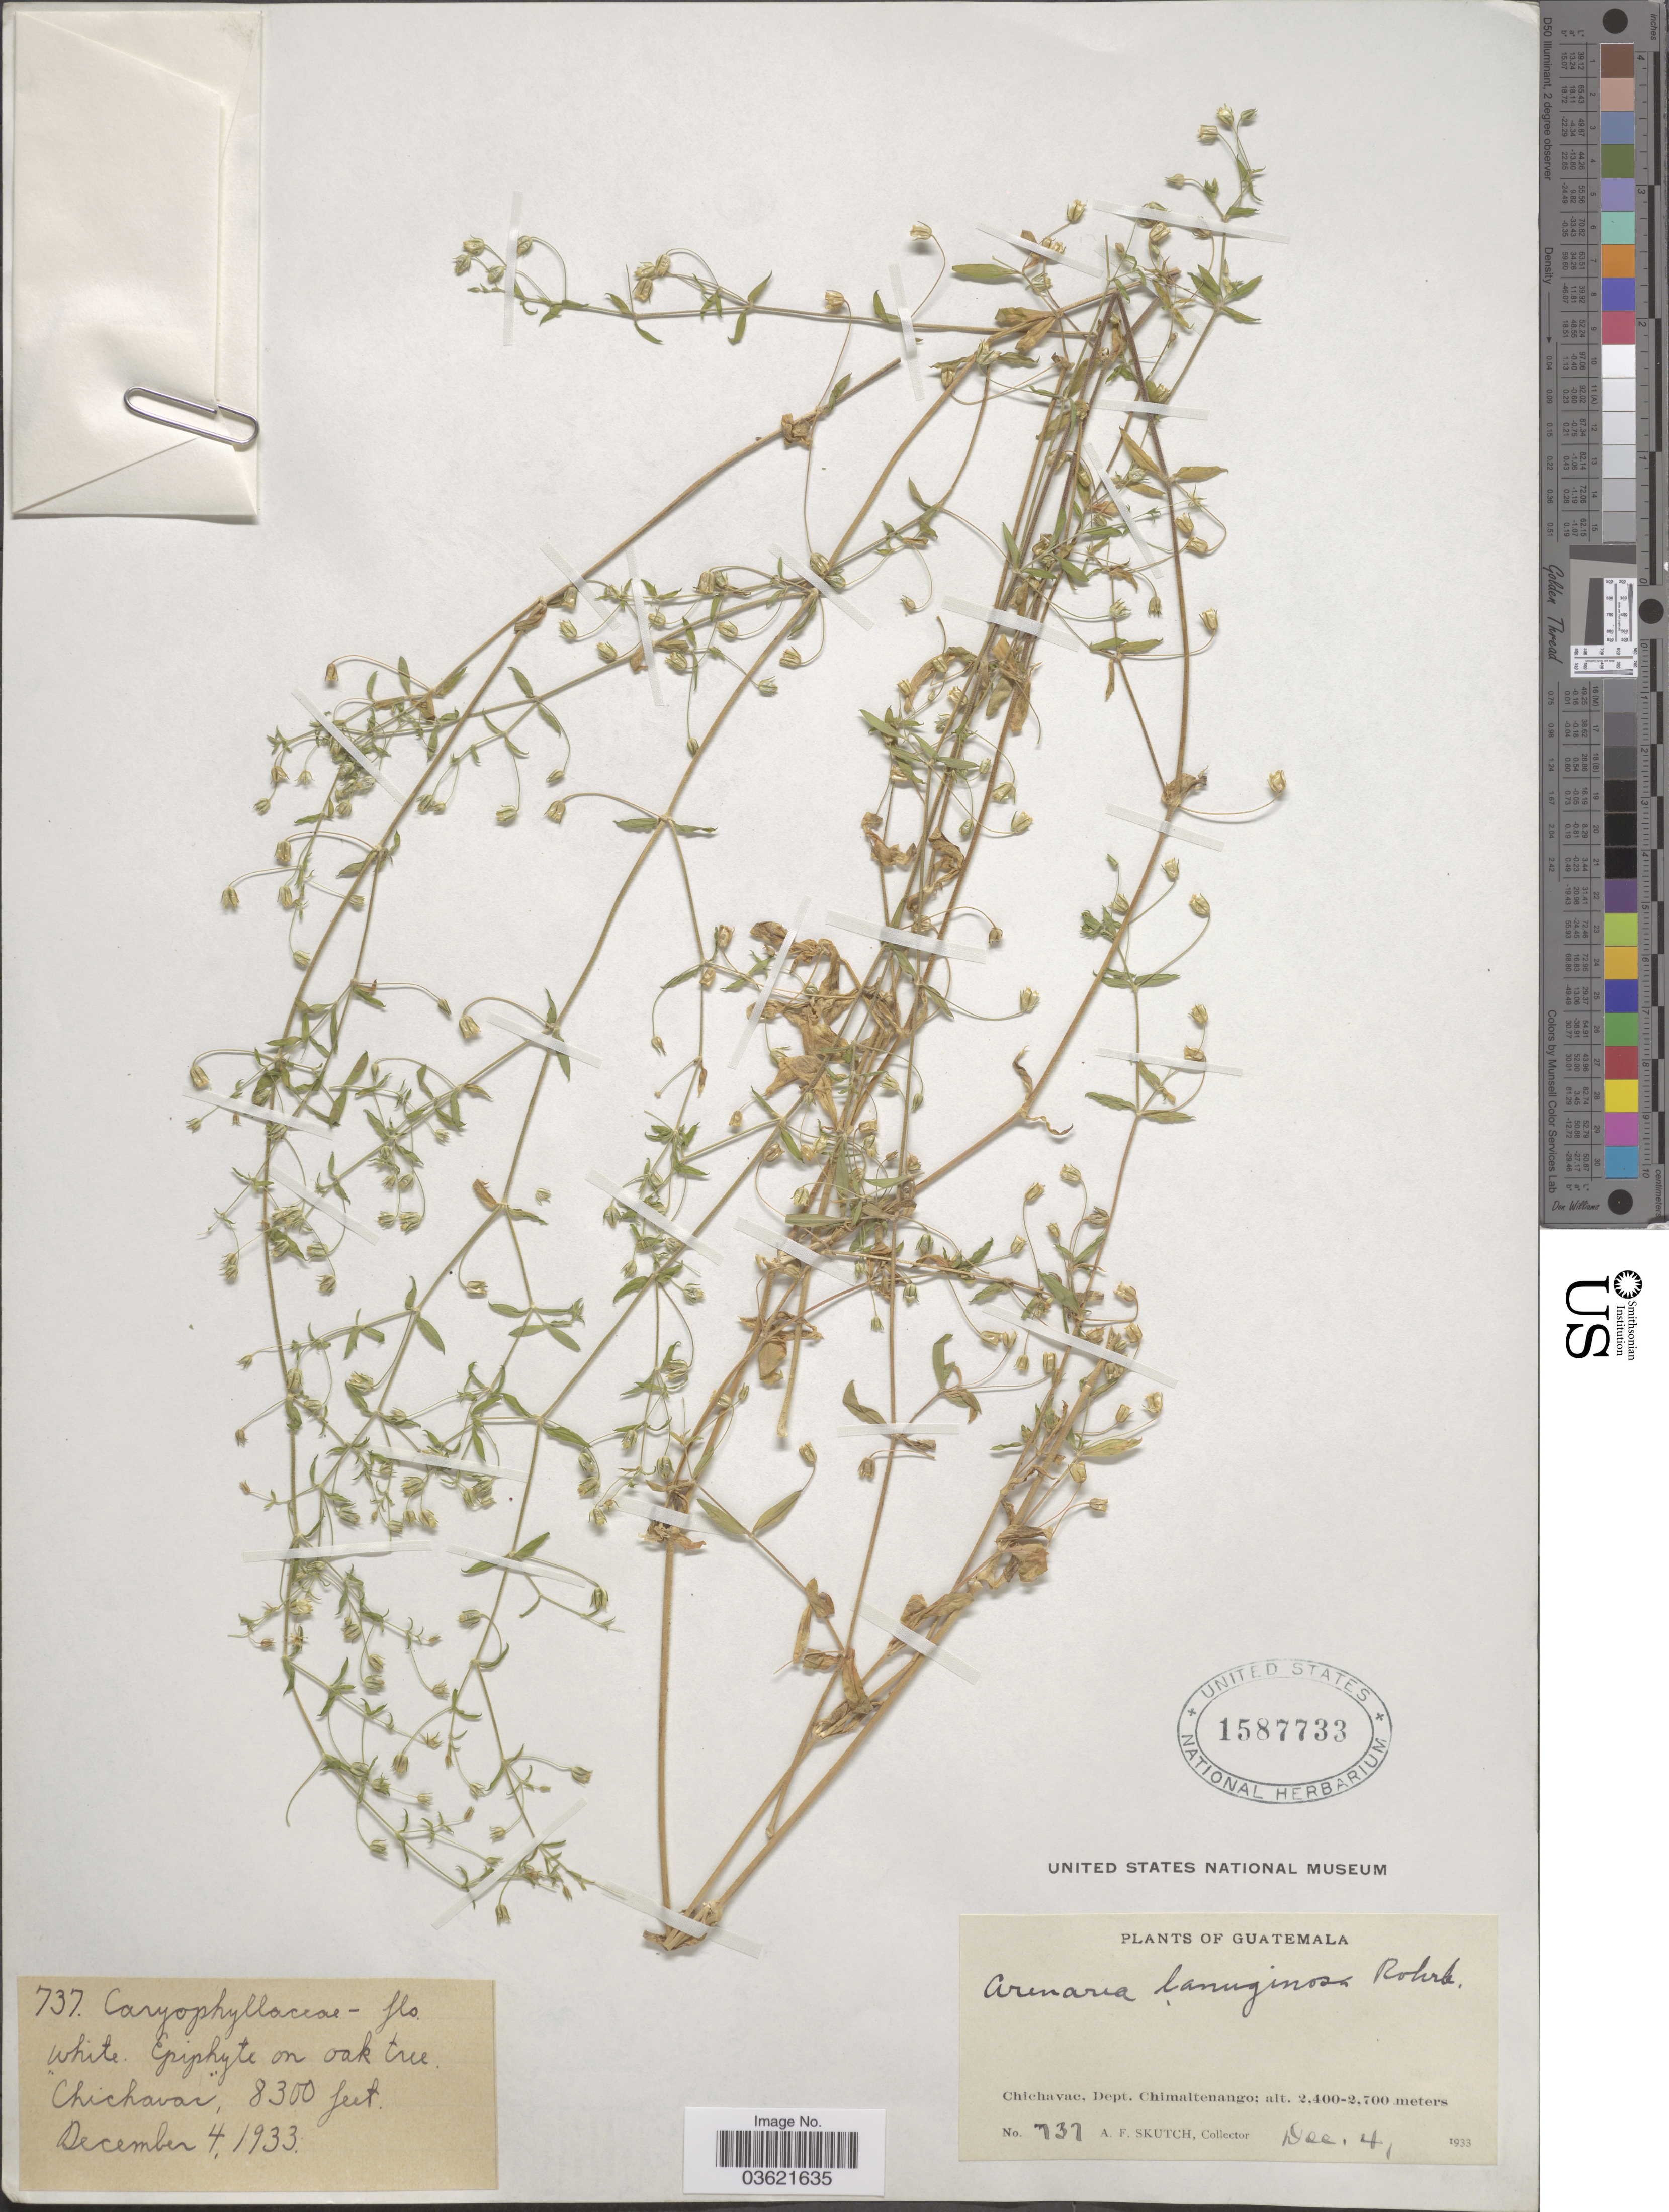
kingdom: Plantae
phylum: Tracheophyta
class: Magnoliopsida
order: Caryophyllales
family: Caryophyllaceae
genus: Arenaria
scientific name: Arenaria lanuginosa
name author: (Michx.) Rohrb.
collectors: A. F. Skutch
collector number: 737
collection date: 1933-12-04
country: Guatemala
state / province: Chimaltenango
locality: Chichavac, Dept. Chimaltenango.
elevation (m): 2530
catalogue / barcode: US 1587733